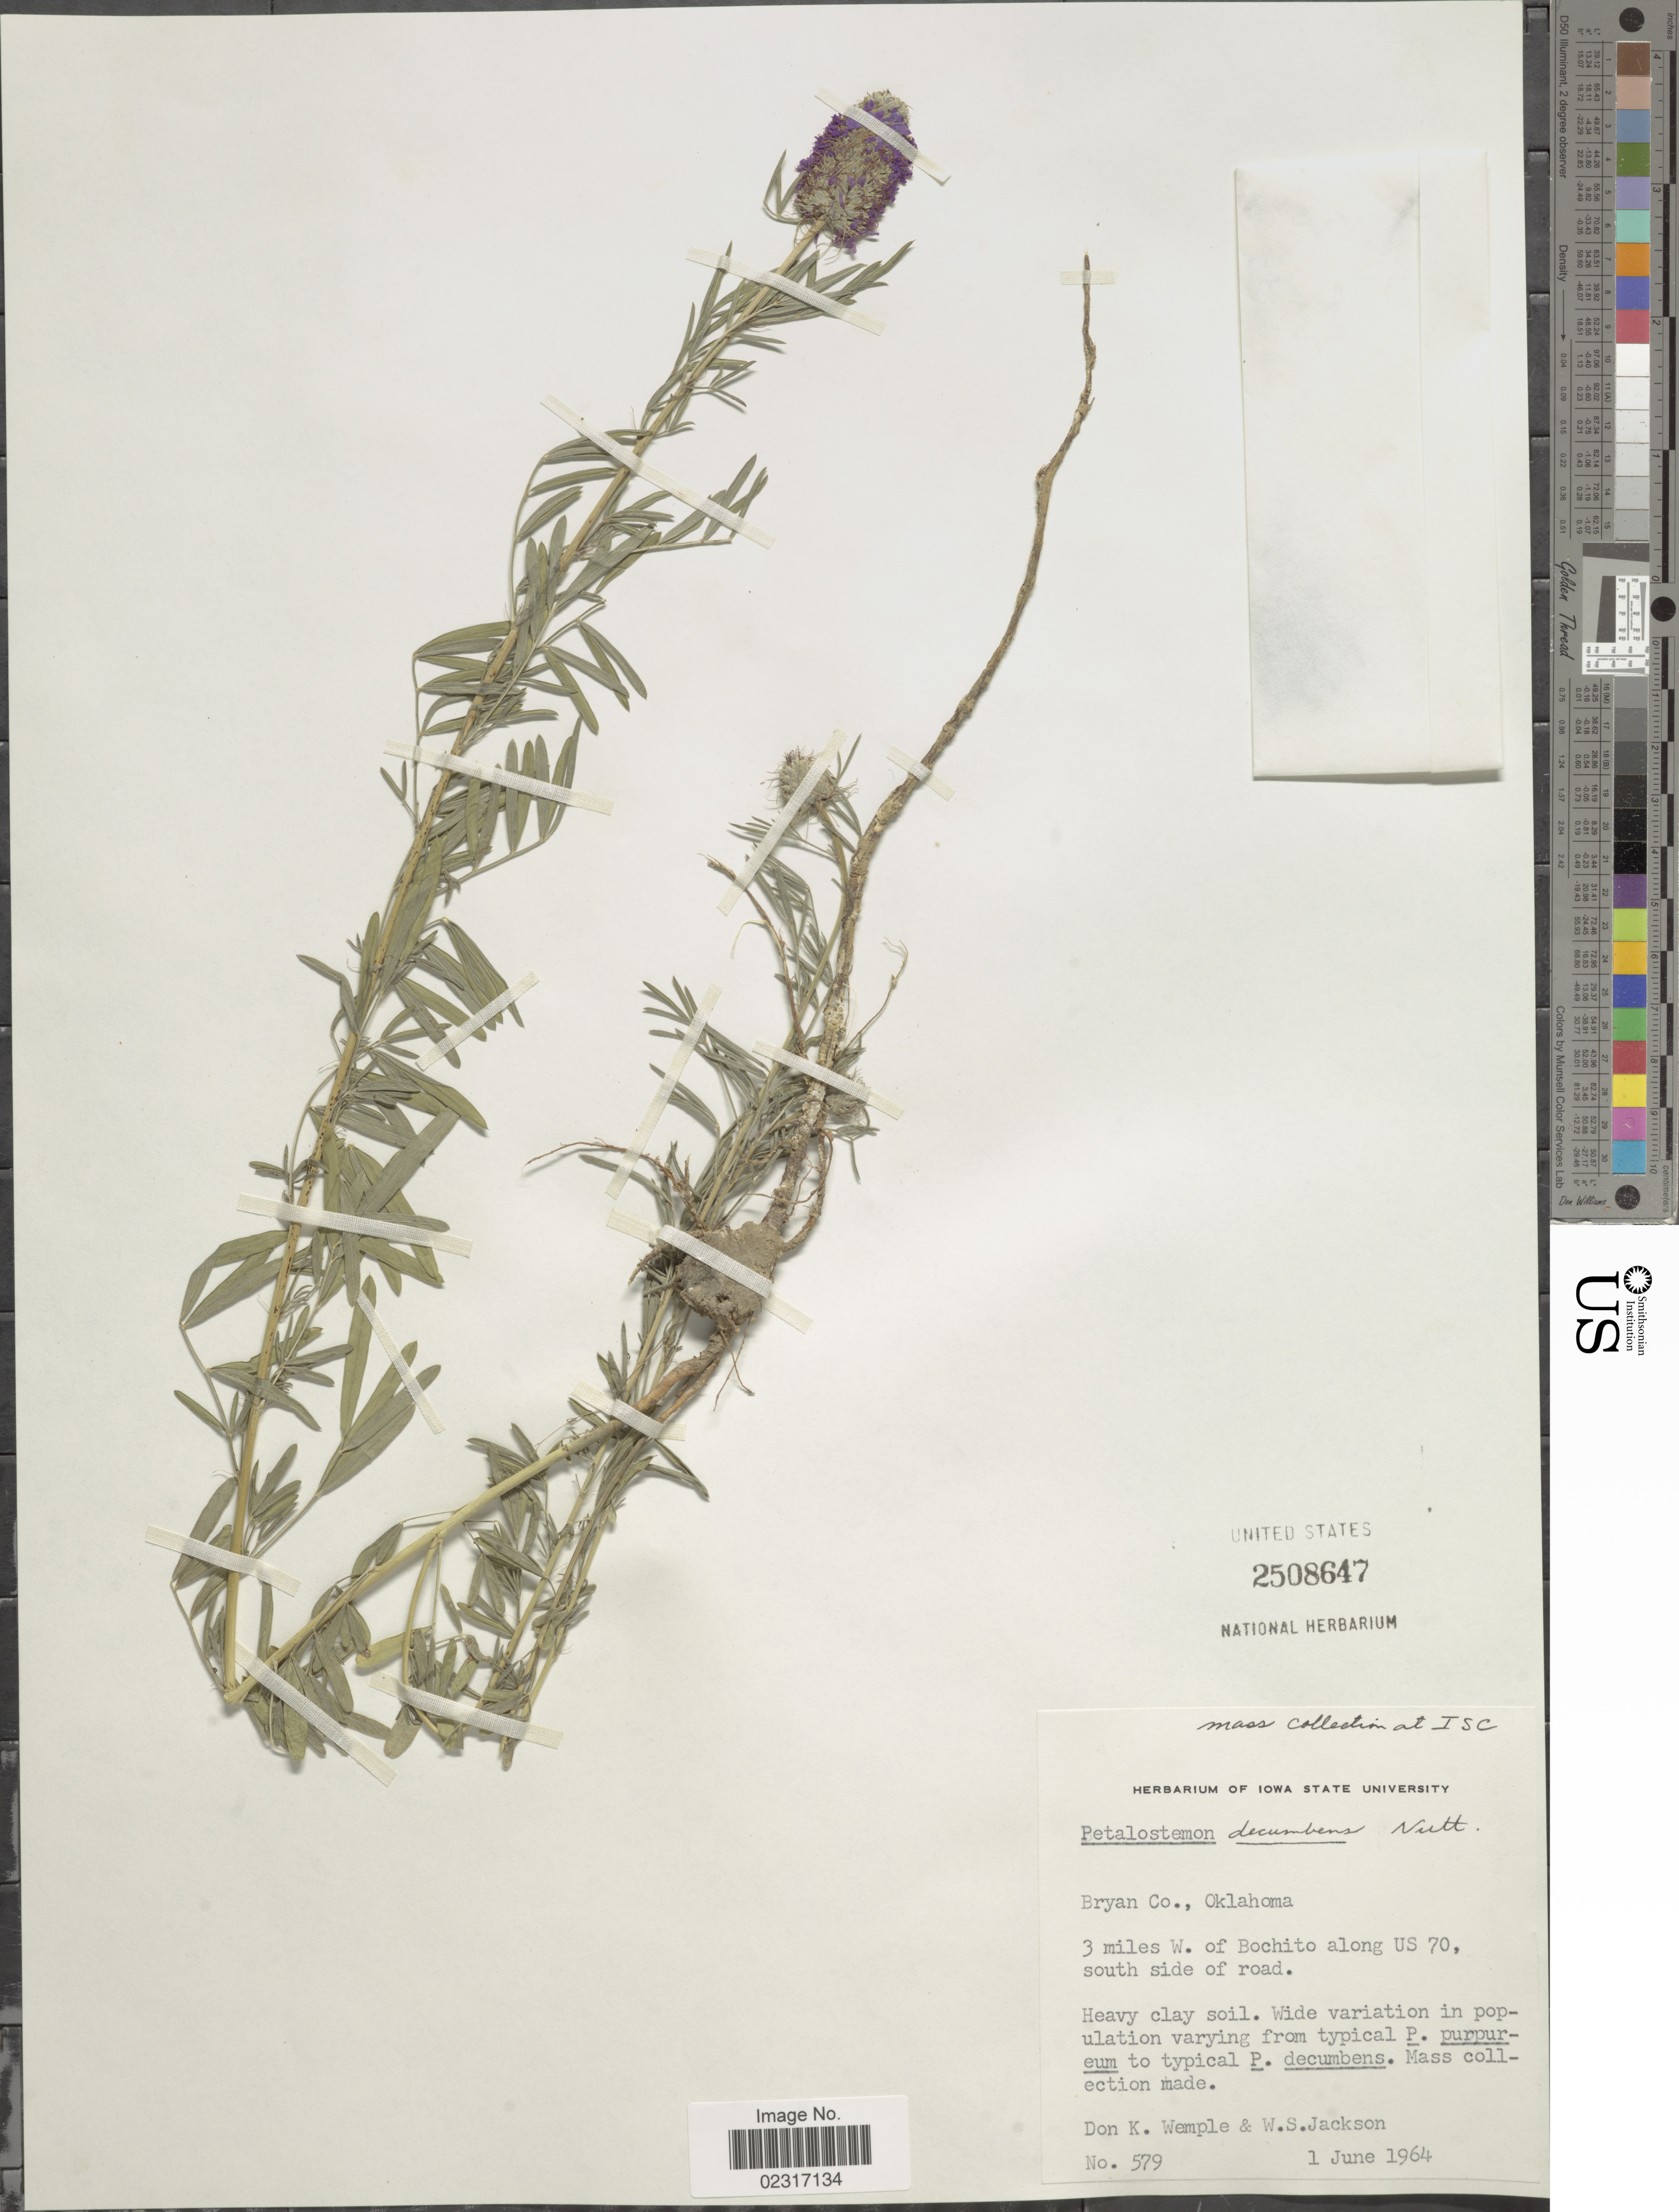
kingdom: Plantae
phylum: Tracheophyta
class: Magnoliopsida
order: Fabales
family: Fabaceae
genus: Dalea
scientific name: Dalea compacta var. compacta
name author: Spreng.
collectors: D. Wemple & W. Jackson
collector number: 579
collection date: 1964-06-01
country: United States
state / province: Oklahoma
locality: Bryan Co. 3 miles W. of Bochito along US 70, south side of road.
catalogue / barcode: US 2508647